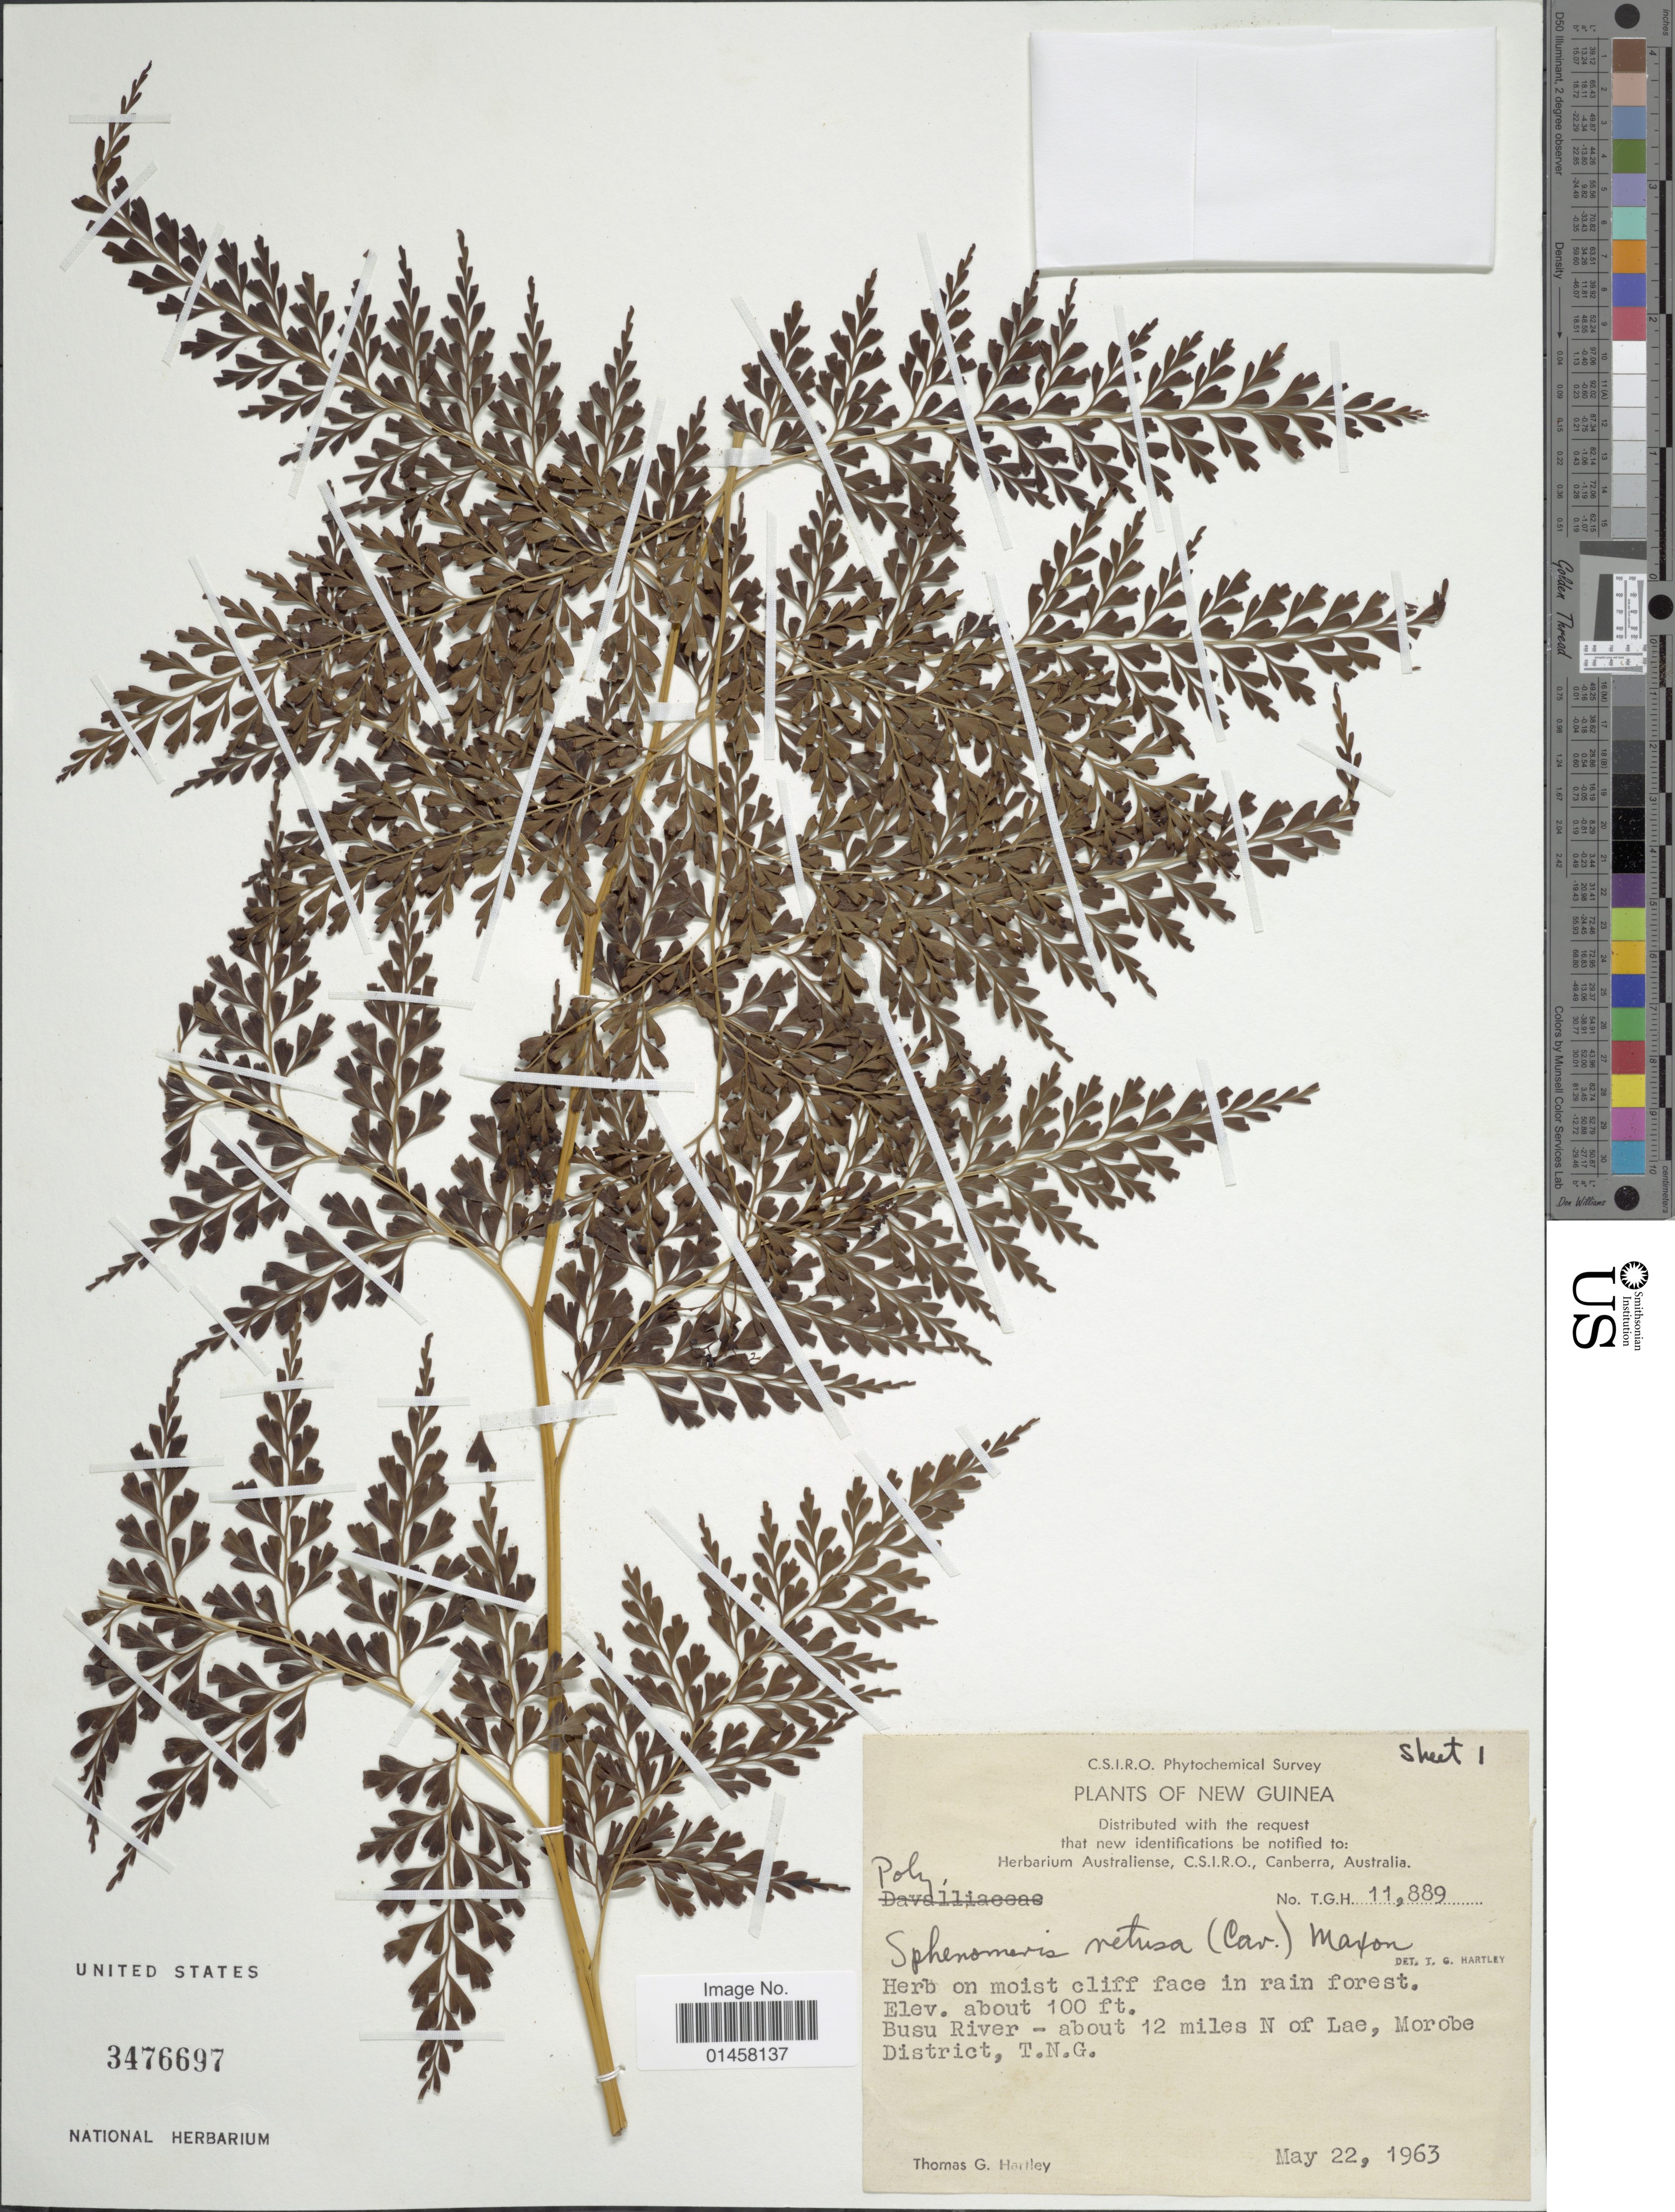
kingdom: Plantae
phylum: Tracheophyta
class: Polypodiopsida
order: Polypodiales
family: Lindsaeaceae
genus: Sphenomeris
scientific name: Sphenomeris retusa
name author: (Cav.) Maxim.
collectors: T. G. Hartley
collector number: TGH 11889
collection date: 1963-05-22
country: Papua New Guinea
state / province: Morobe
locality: Busu River - about 12 miles N of Lae, Morobe District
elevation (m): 30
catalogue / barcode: US 3476697